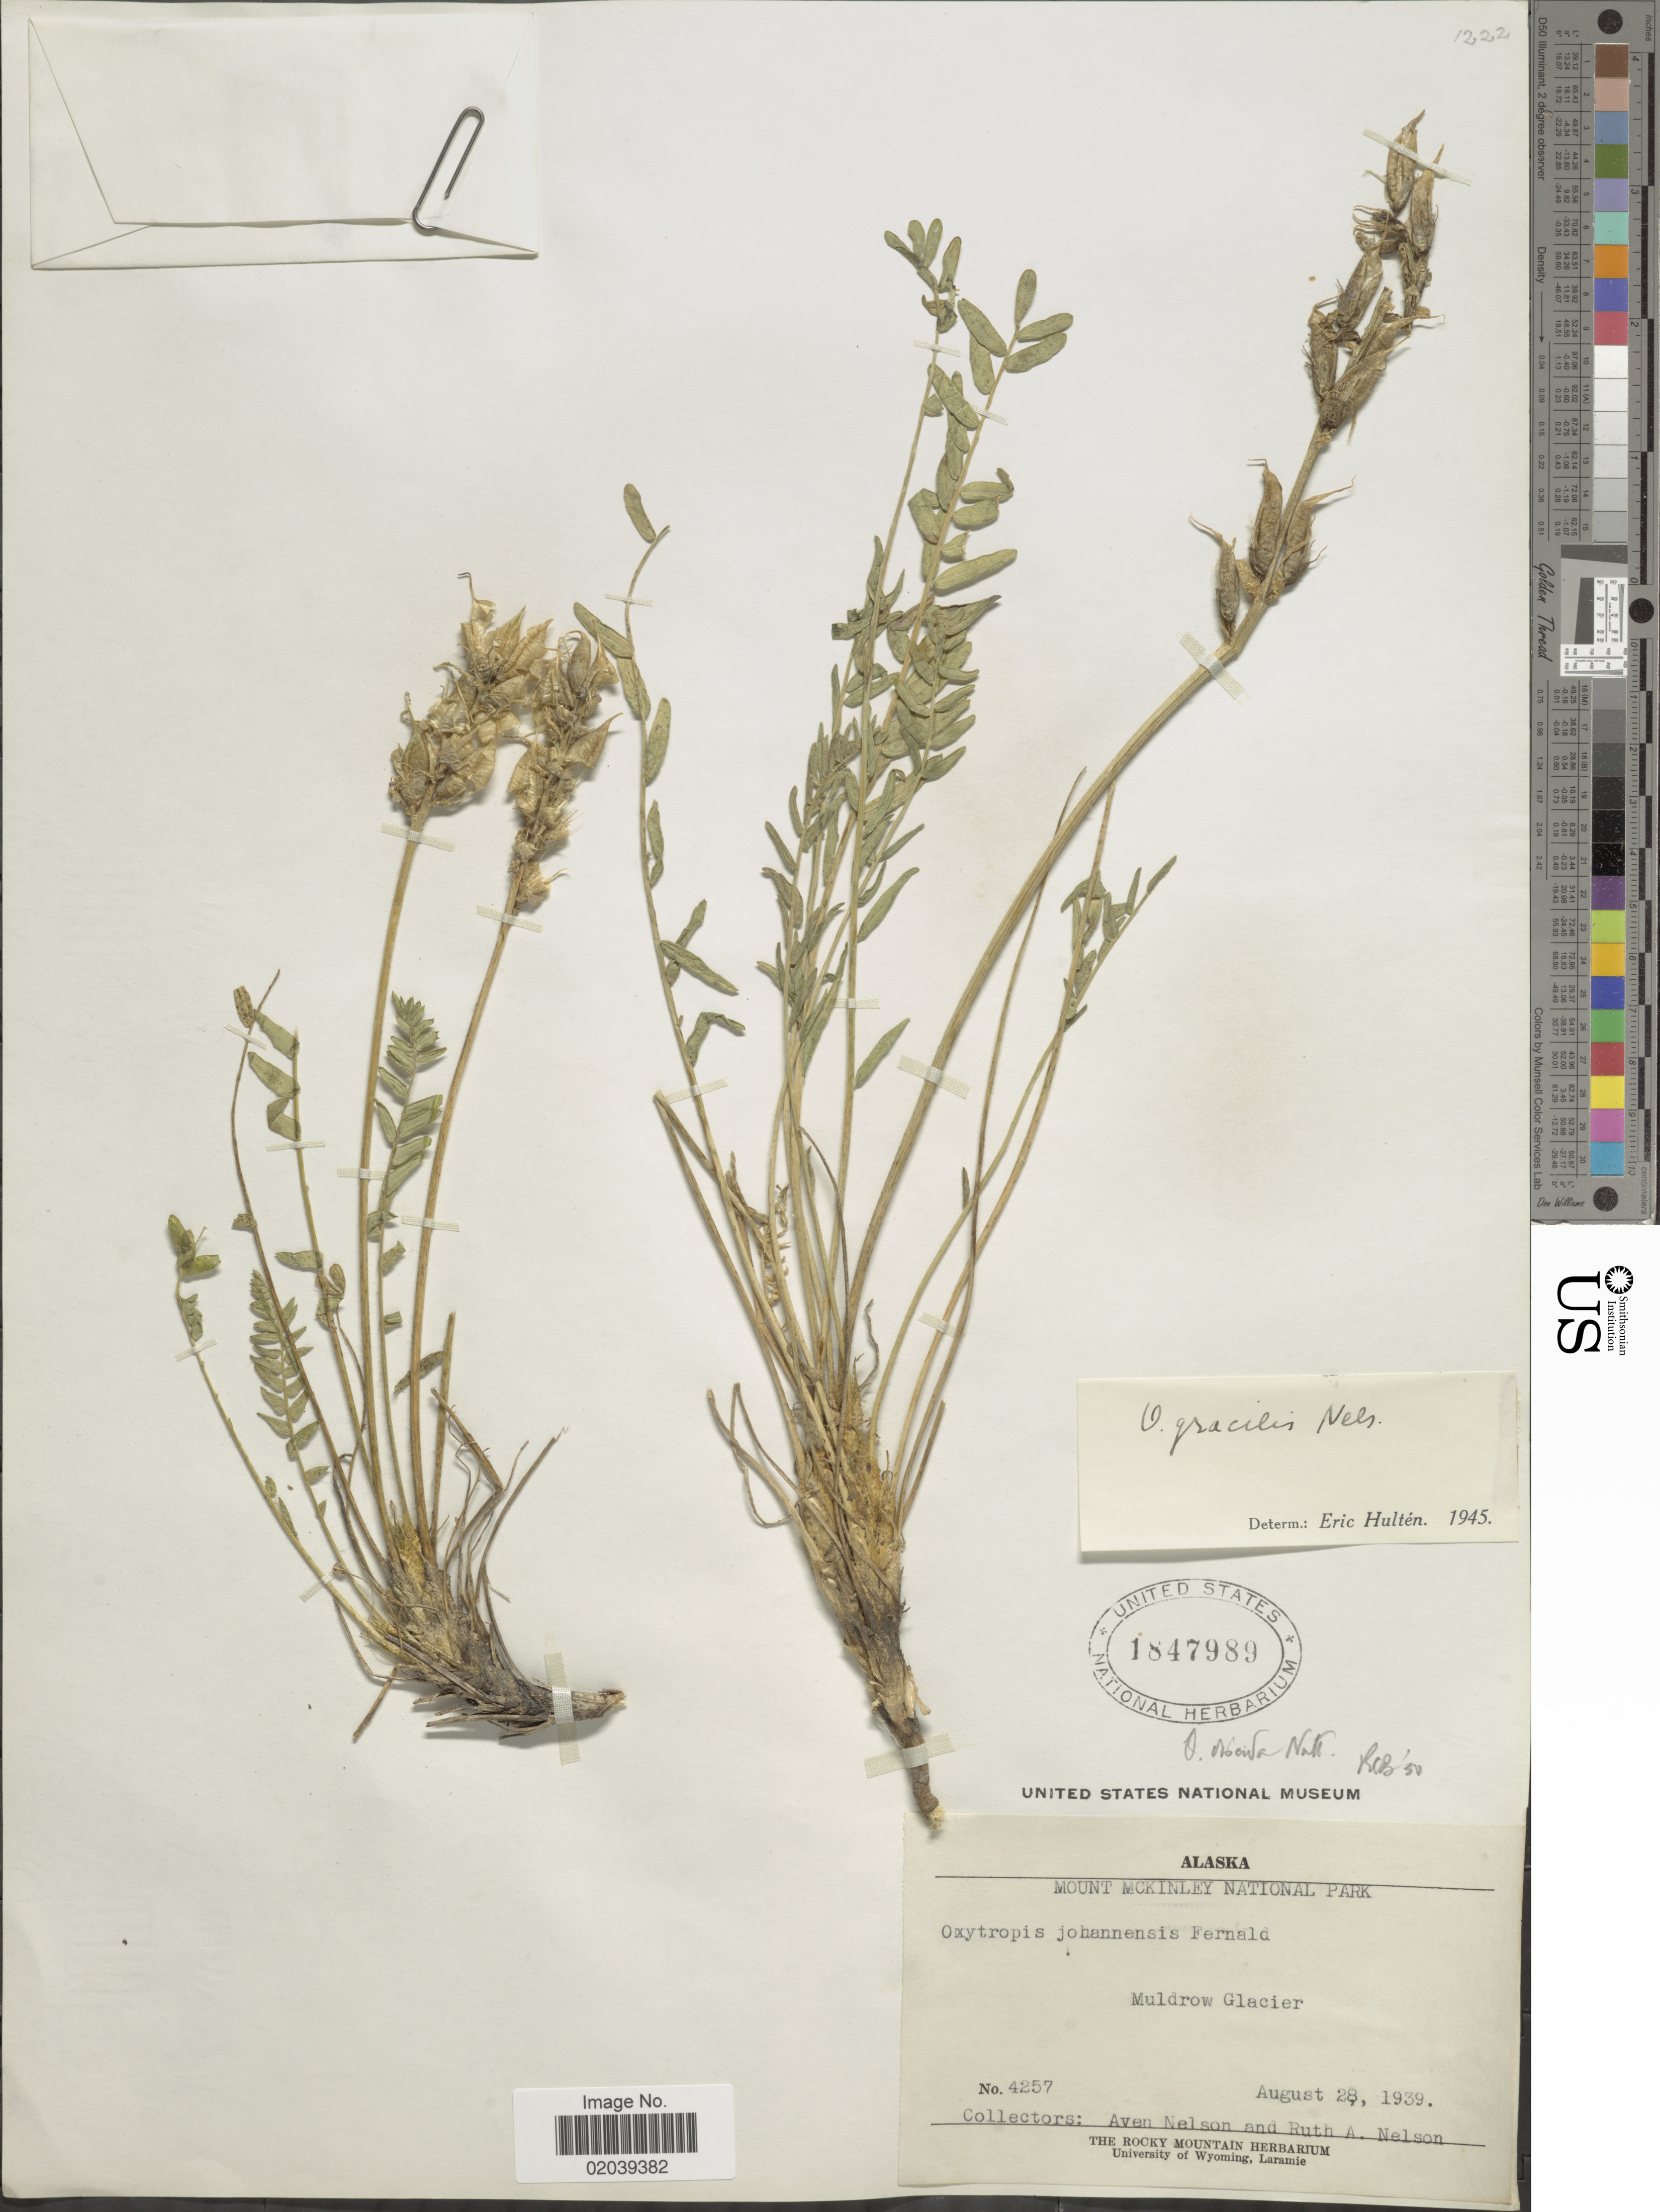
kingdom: Plantae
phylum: Tracheophyta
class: Magnoliopsida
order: Fabales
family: Fabaceae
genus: Oxytropis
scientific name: Oxytropis campestris var. gracilis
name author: (A. Nelson) Barneby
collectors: A. Nelson & R. A. Nelson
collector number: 4257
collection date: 1939-08-28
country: United States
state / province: Alaska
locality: Mount McKinley National Park. Muldrow Glacier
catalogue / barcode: US 1847989